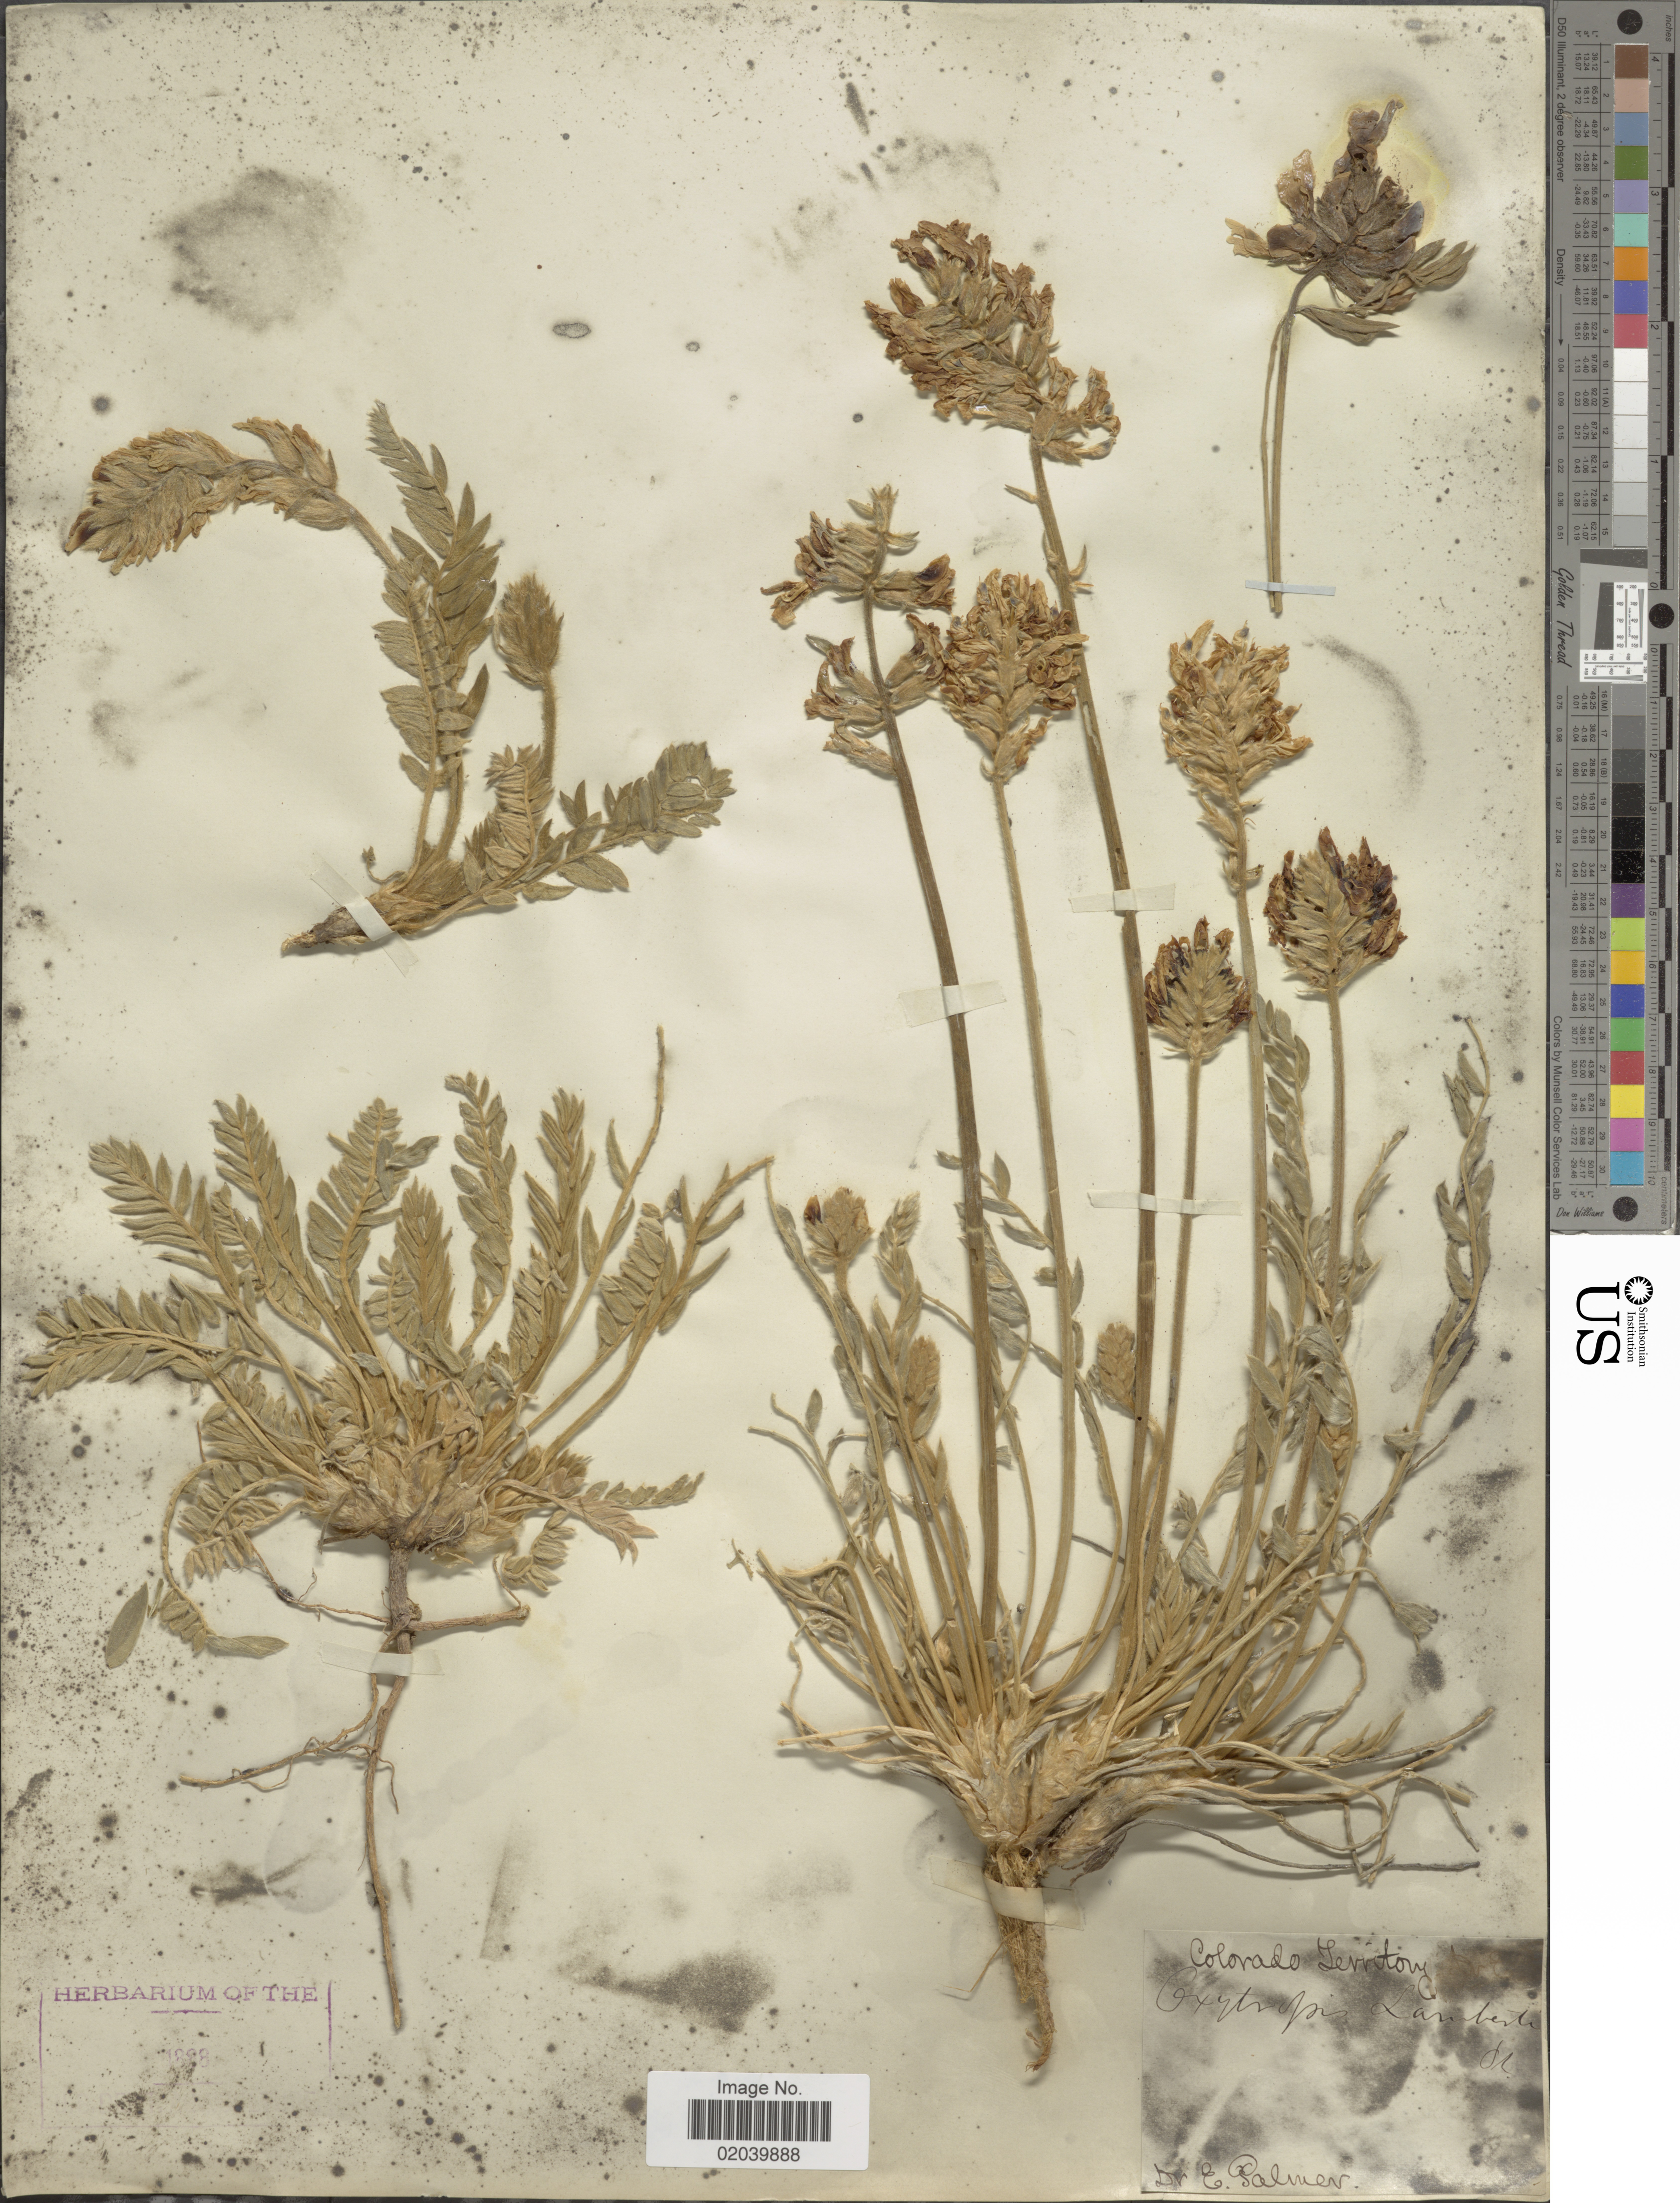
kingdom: Plantae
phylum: Tracheophyta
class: Magnoliopsida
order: Fabales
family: Fabaceae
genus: Oxytropis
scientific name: Oxytropis lambertii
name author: Pursh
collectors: E. Palmer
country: United States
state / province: Colorado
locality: Colorado Territory